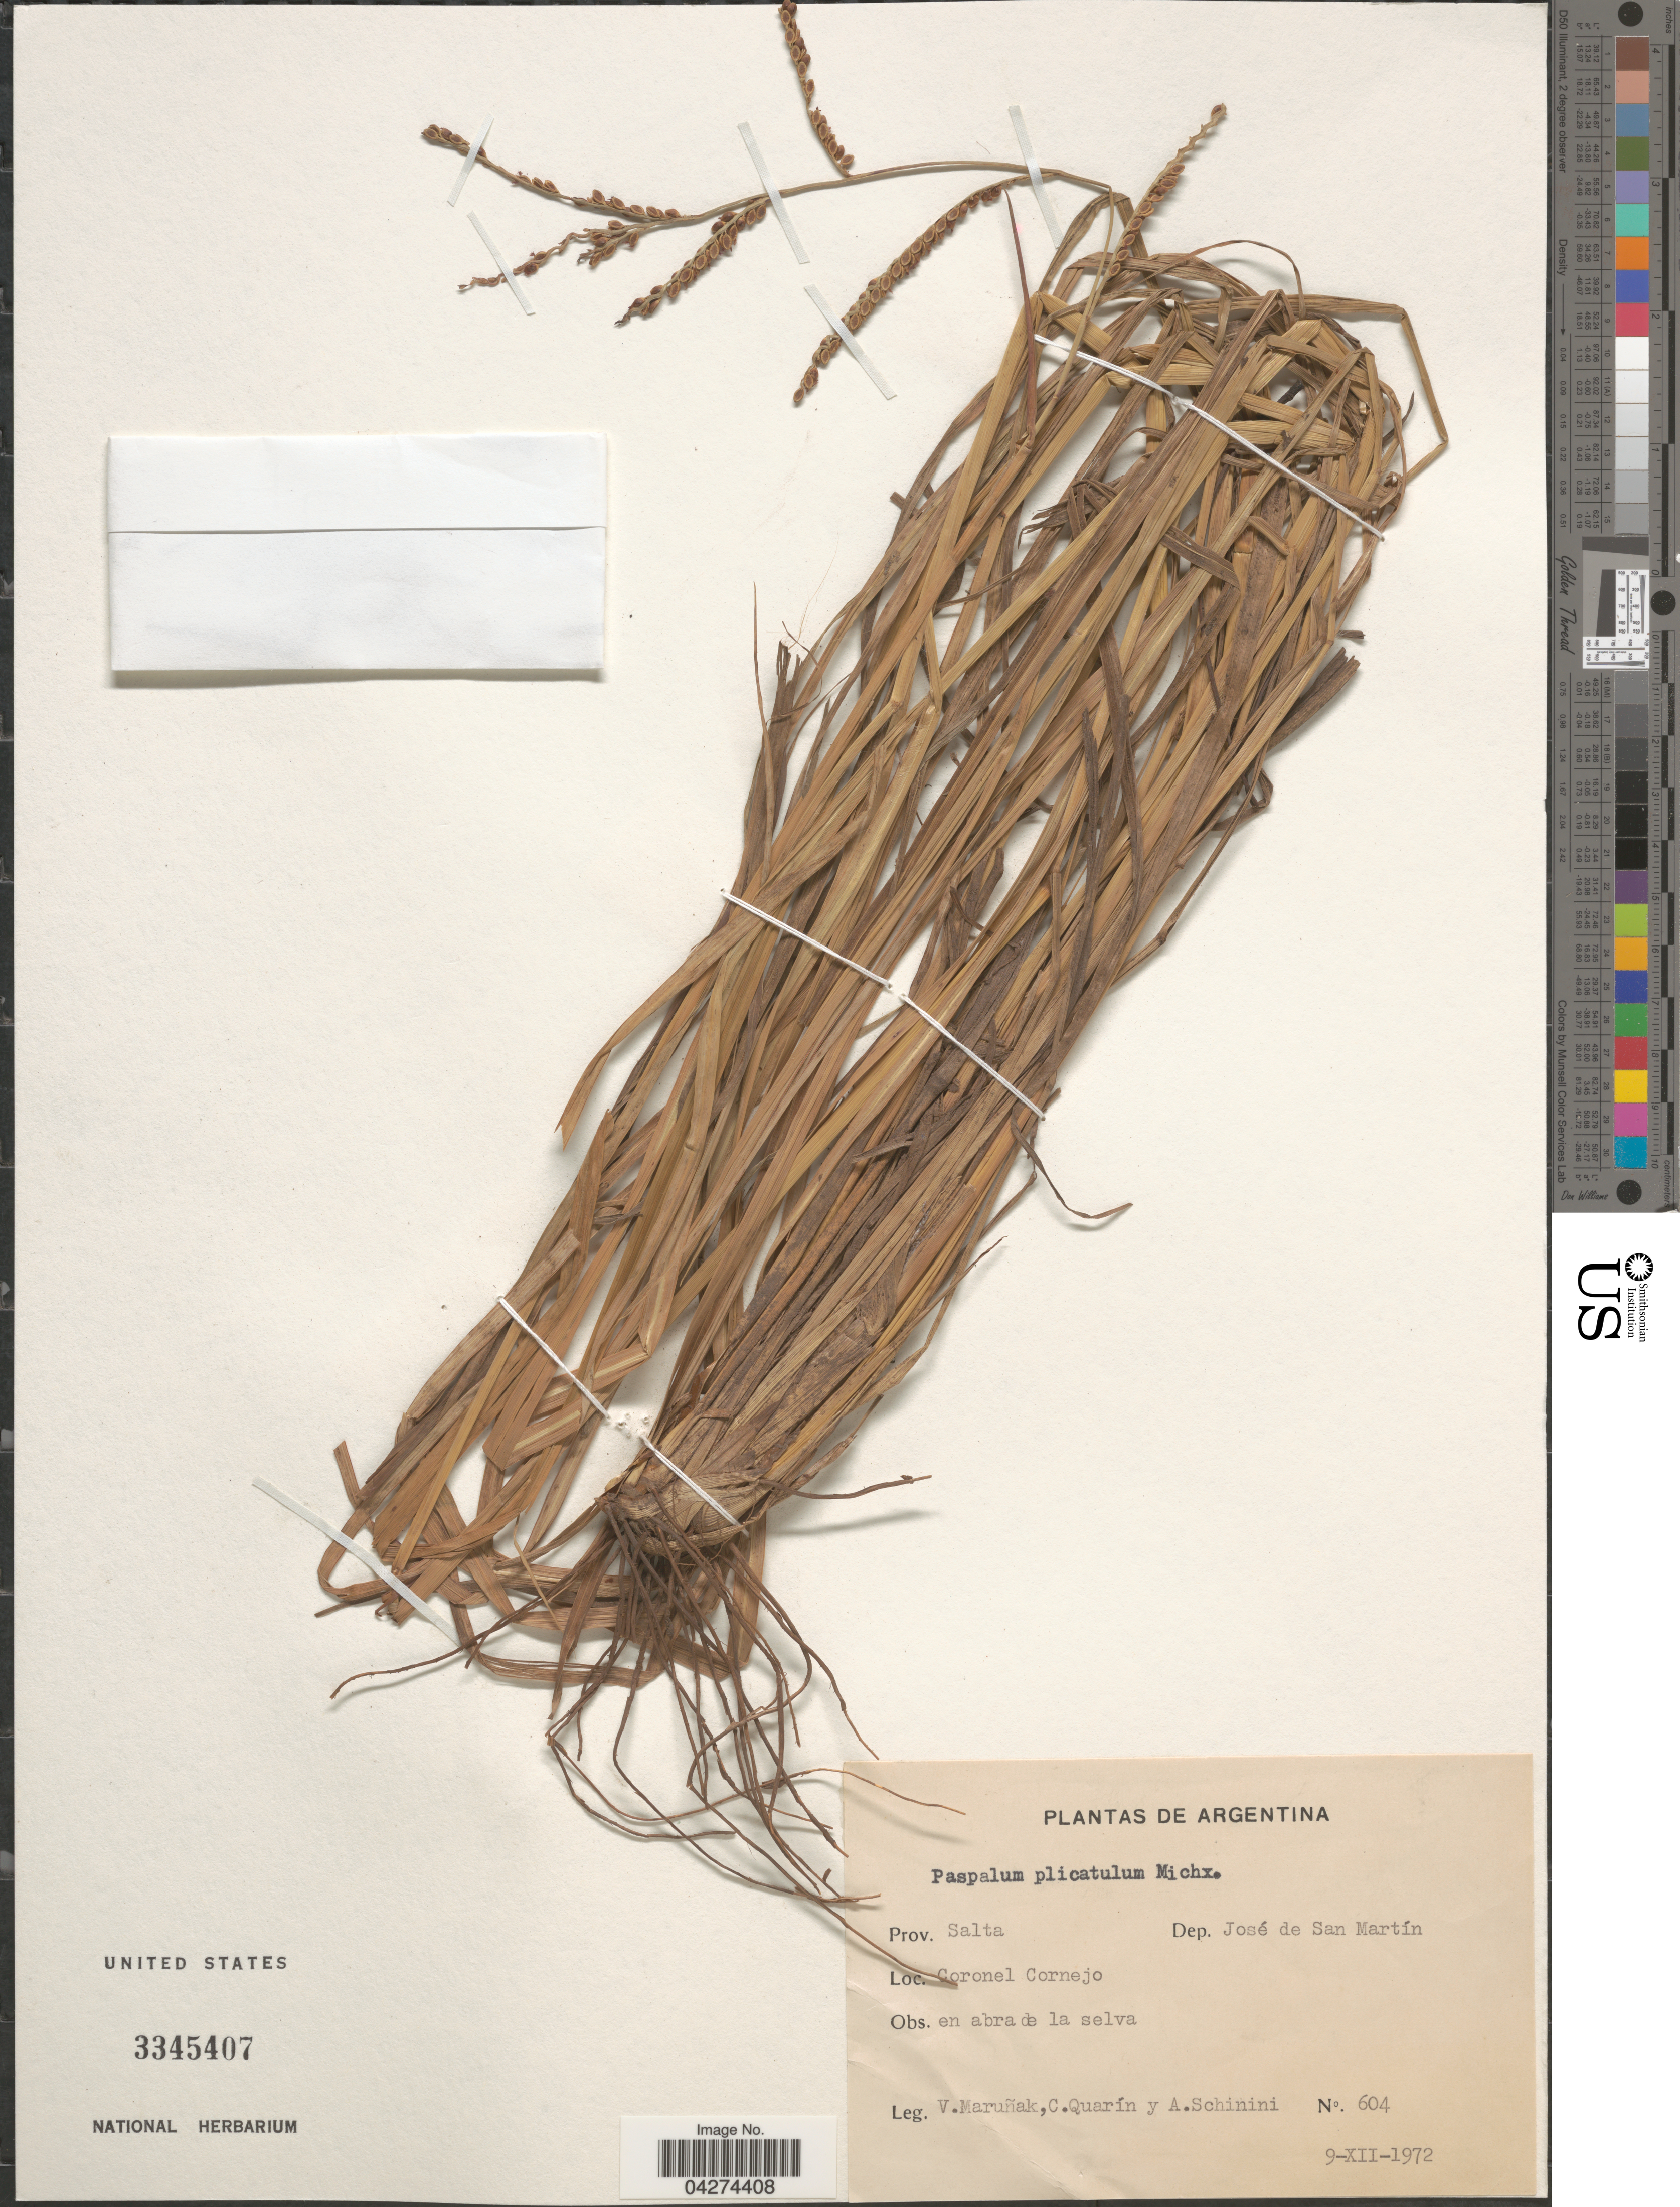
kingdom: Plantae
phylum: Tracheophyta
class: Liliopsida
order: Poales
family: Poaceae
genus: Paspalum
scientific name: Paspalum plicatulum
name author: Michx.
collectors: V. Maruñak, C. Quarín & A. Schinini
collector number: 604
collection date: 1972-12-09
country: Argentina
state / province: Salta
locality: Dep. José de San Martín. Coronel Cornejo.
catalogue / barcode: US 3345407